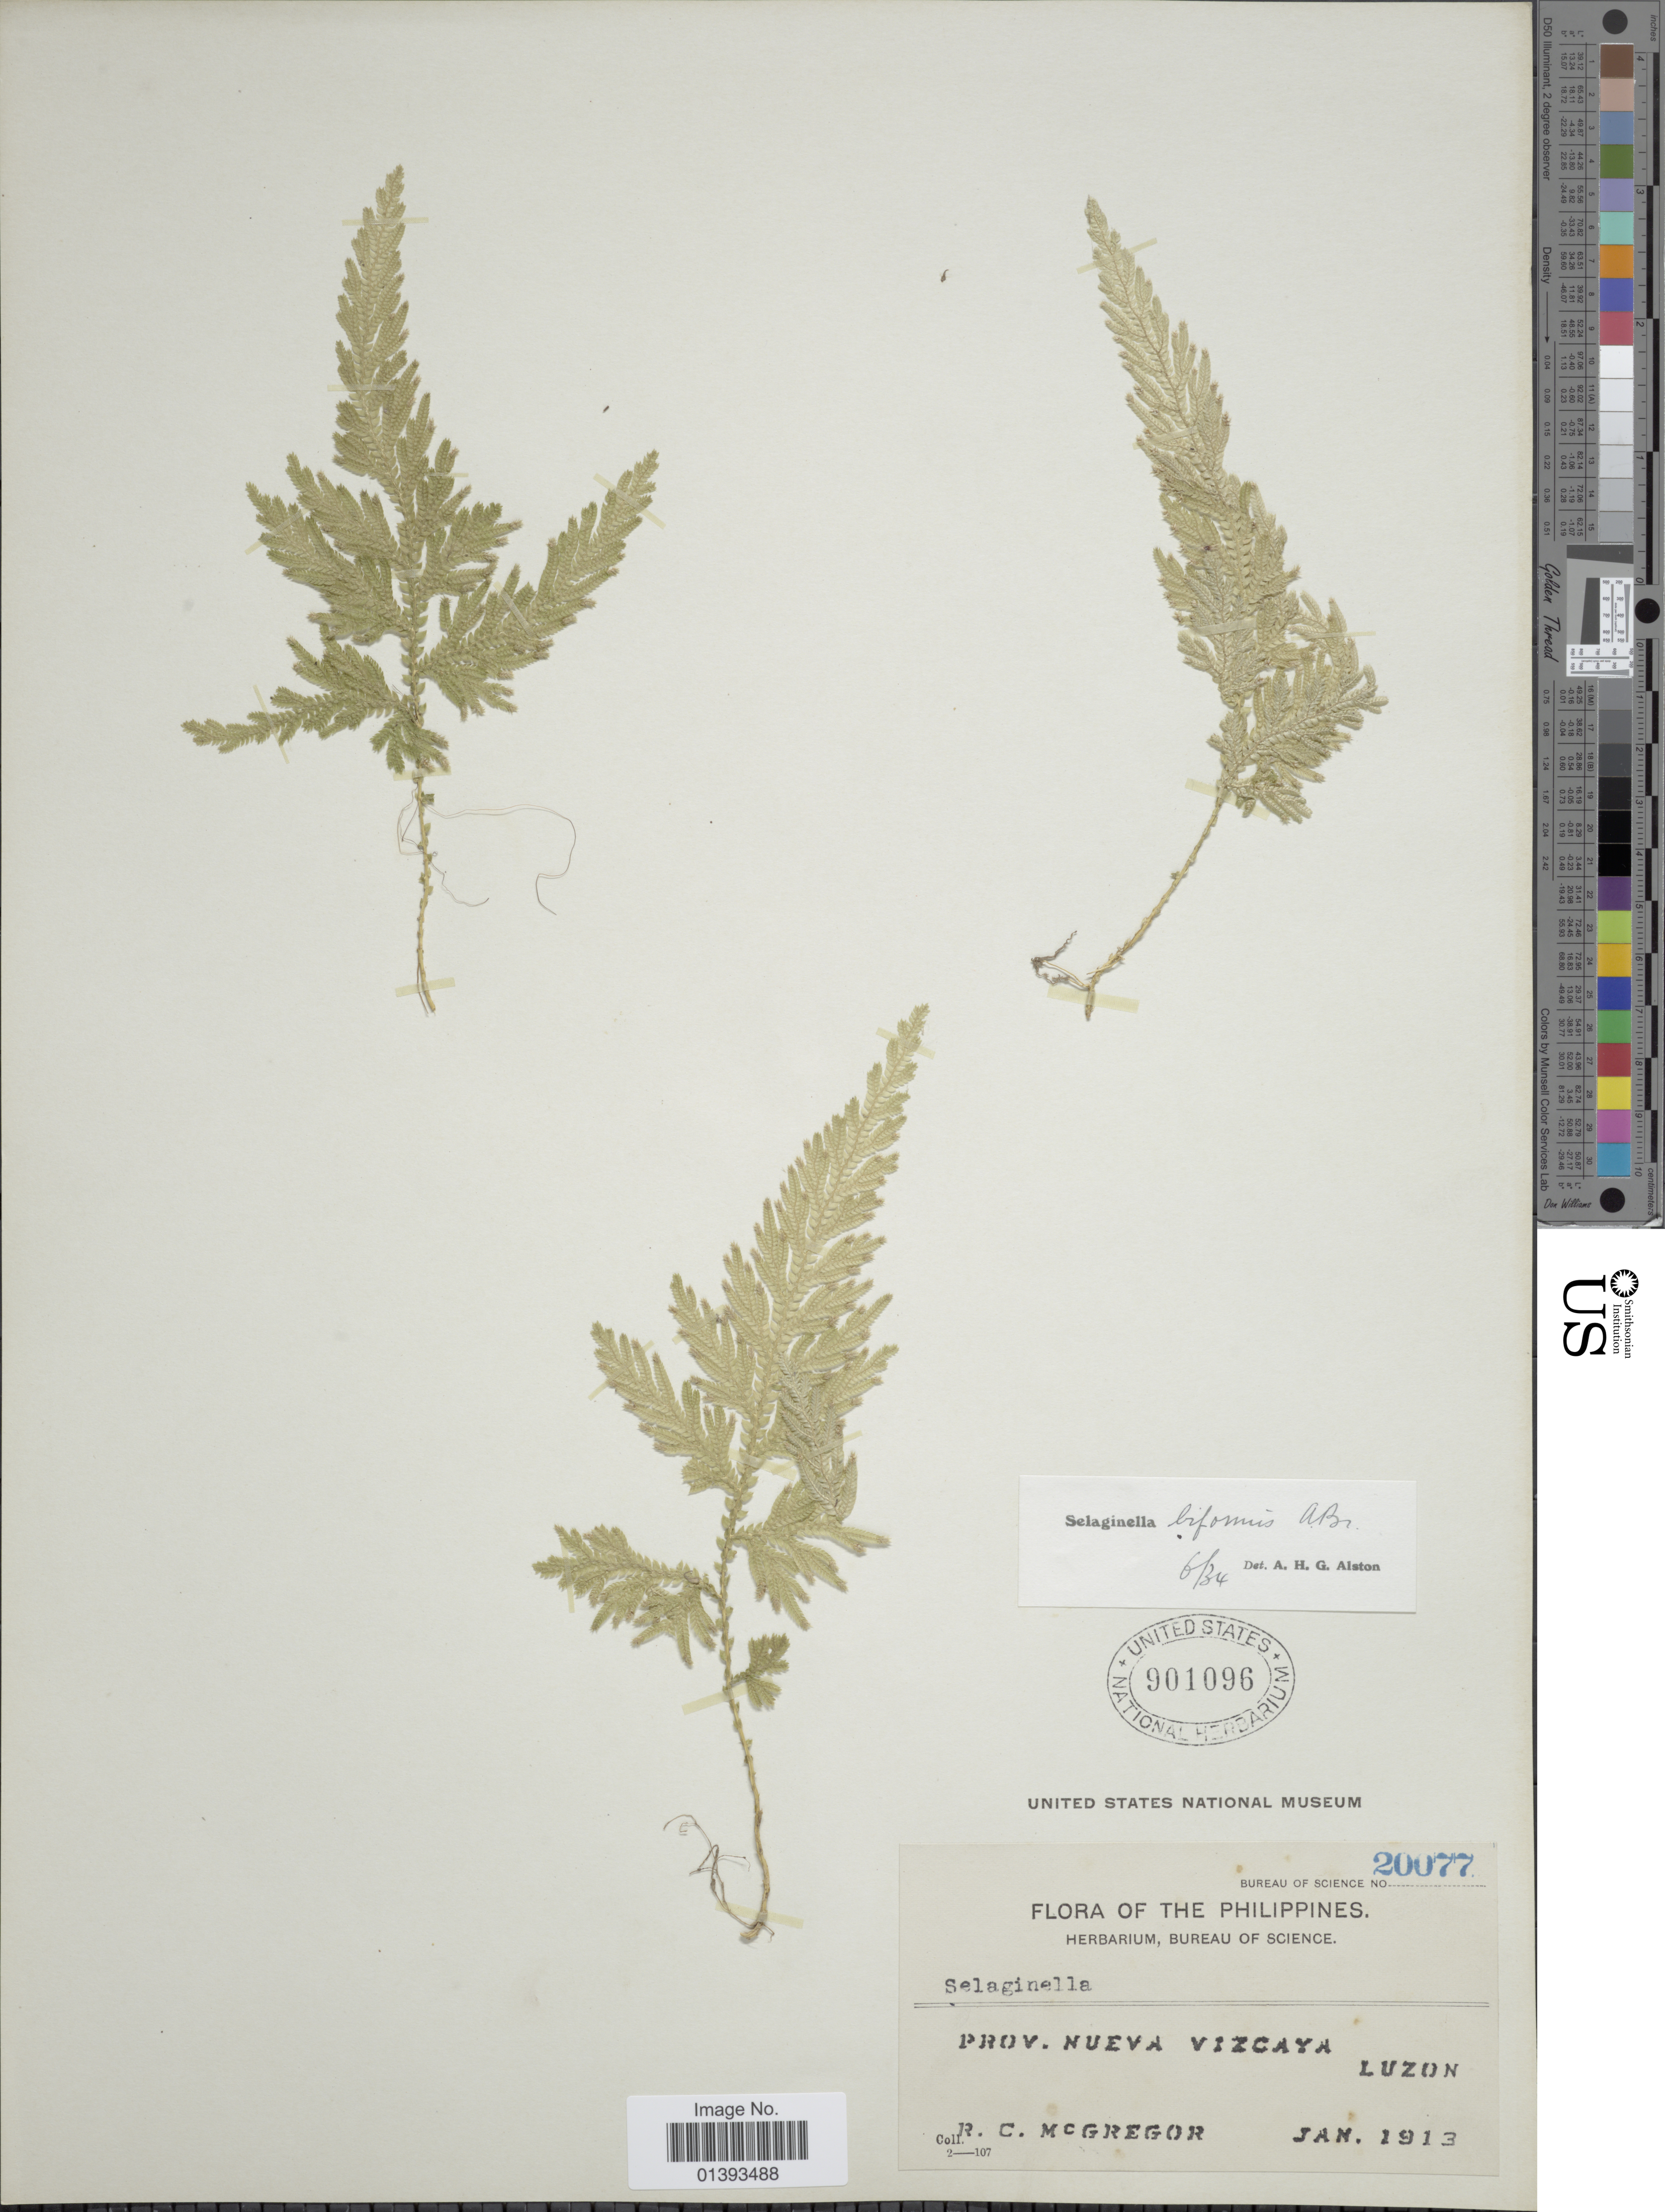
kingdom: Plantae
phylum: Tracheophyta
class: Lycopodiopsida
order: Selaginellales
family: Selaginellaceae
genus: Selaginella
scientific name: Selaginella biformis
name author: A. Braun ex Kuhn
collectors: R. C. McGregor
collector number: Bureau of Science 20077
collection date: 1913-01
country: Philippines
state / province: Central Luzon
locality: Prov. Nueva Vizcaya, Luzon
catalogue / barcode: US 901096